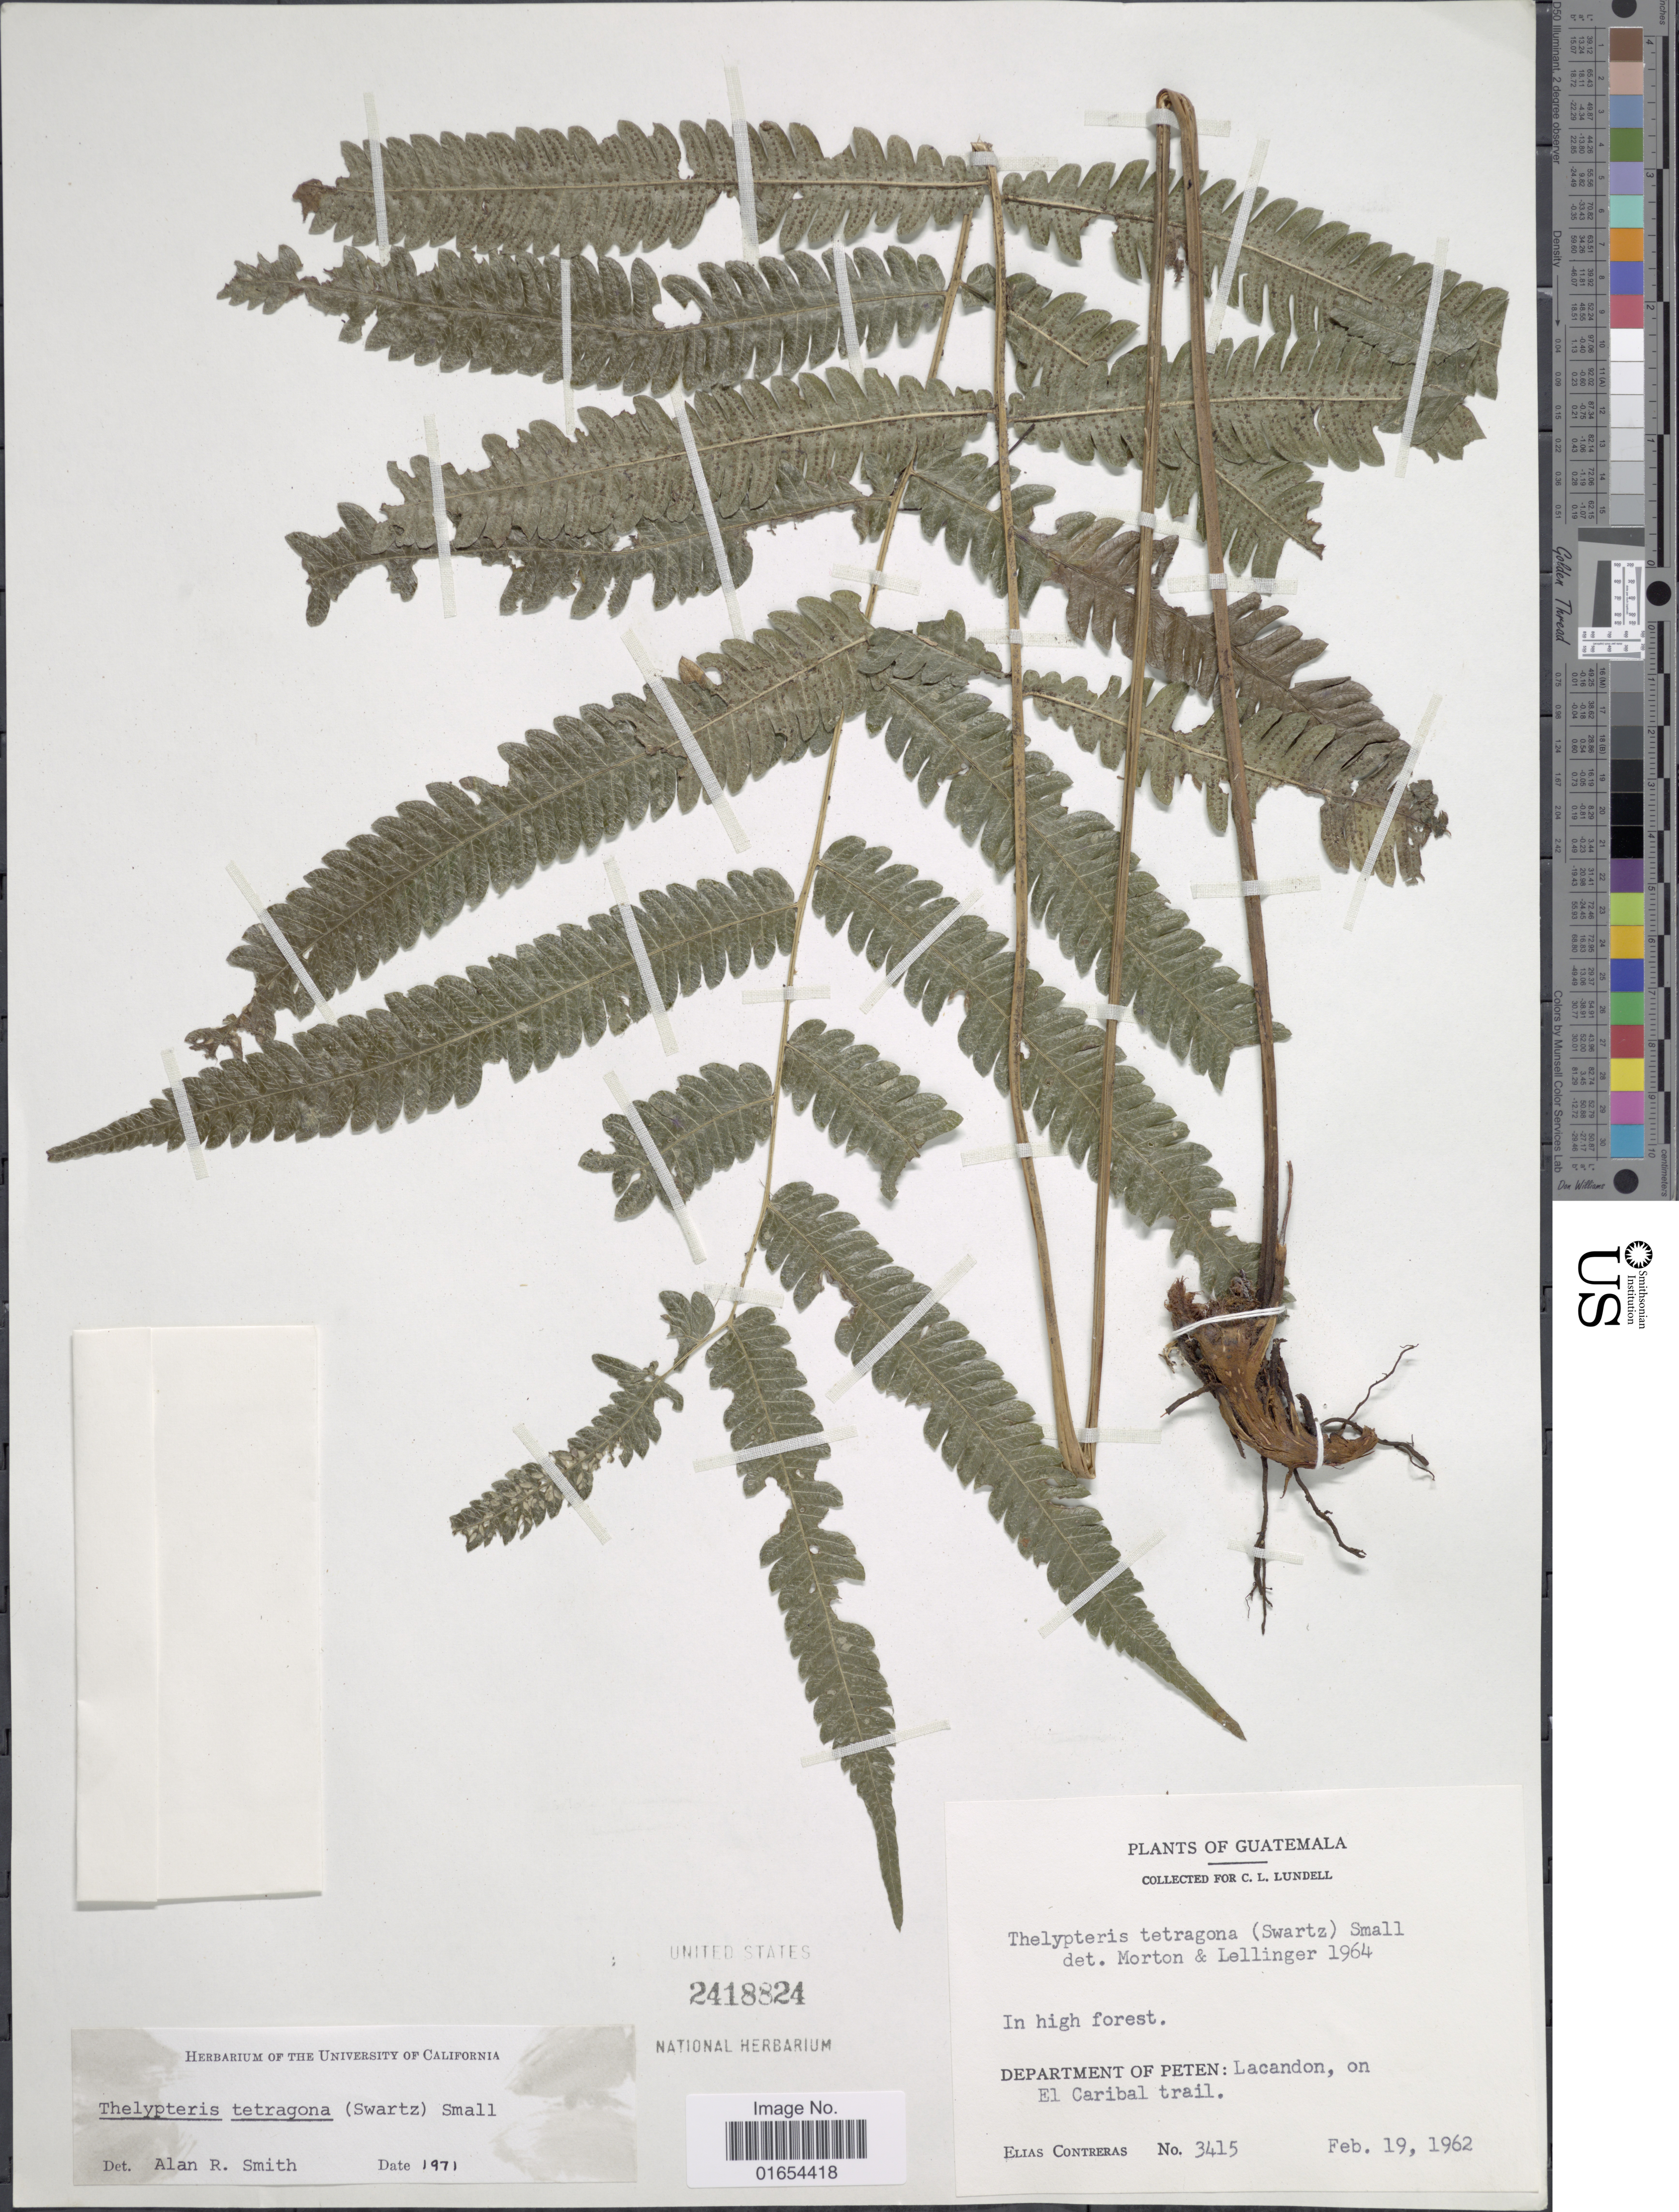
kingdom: Plantae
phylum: Tracheophyta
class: Polypodiopsida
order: Polypodiales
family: Thelypteridaceae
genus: Goniopteris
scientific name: Goniopteris tetragona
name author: (C. Presl) Sw.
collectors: E. Contreras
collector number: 3415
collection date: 1962-02-19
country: Guatemala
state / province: El Petén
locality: Lacandon, on El Caribal trail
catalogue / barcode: US 2418824